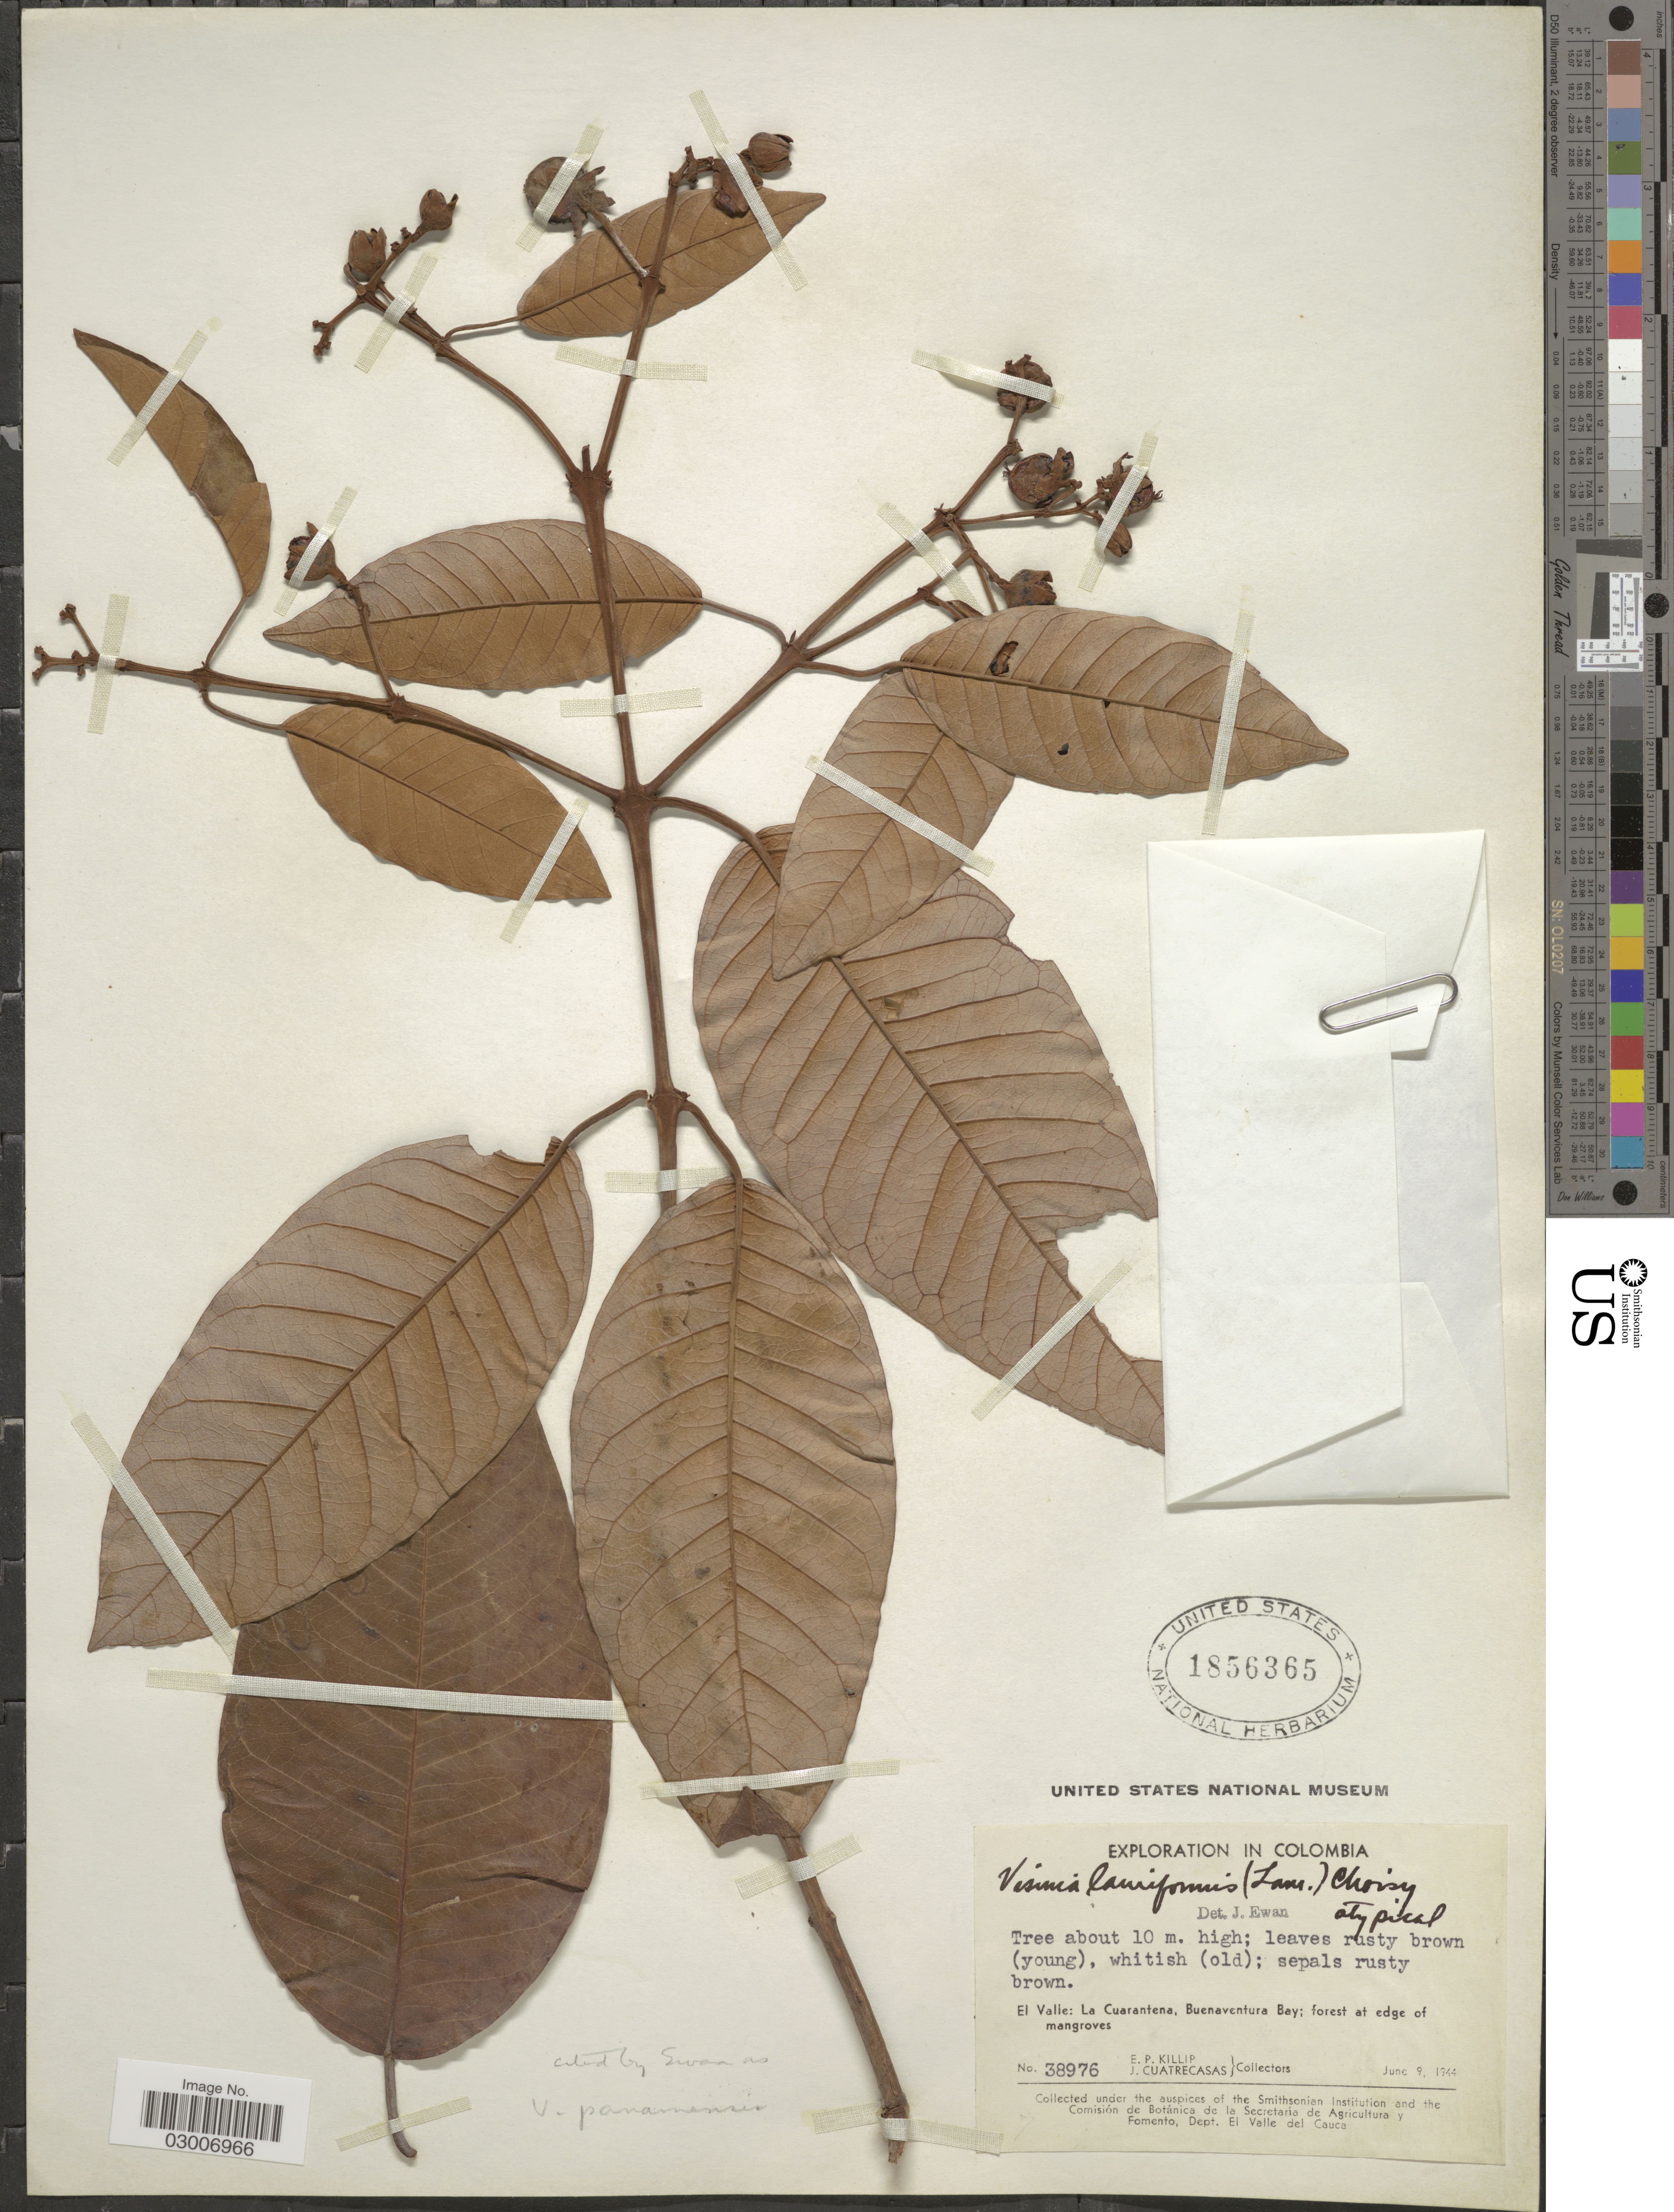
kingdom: Plantae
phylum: Tracheophyta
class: Magnoliopsida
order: Malpighiales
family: Hypericaceae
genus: Vismia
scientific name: Vismia panamensis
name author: Duchass. & Walp.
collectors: E. P. Killip & J. Cuatrecasas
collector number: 38976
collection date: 1944-06-09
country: Colombia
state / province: Valle del Cauca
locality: El Valle: La Cuarantena, Buenaventura Bay: forest at edge of mangroves.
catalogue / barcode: US 1856365